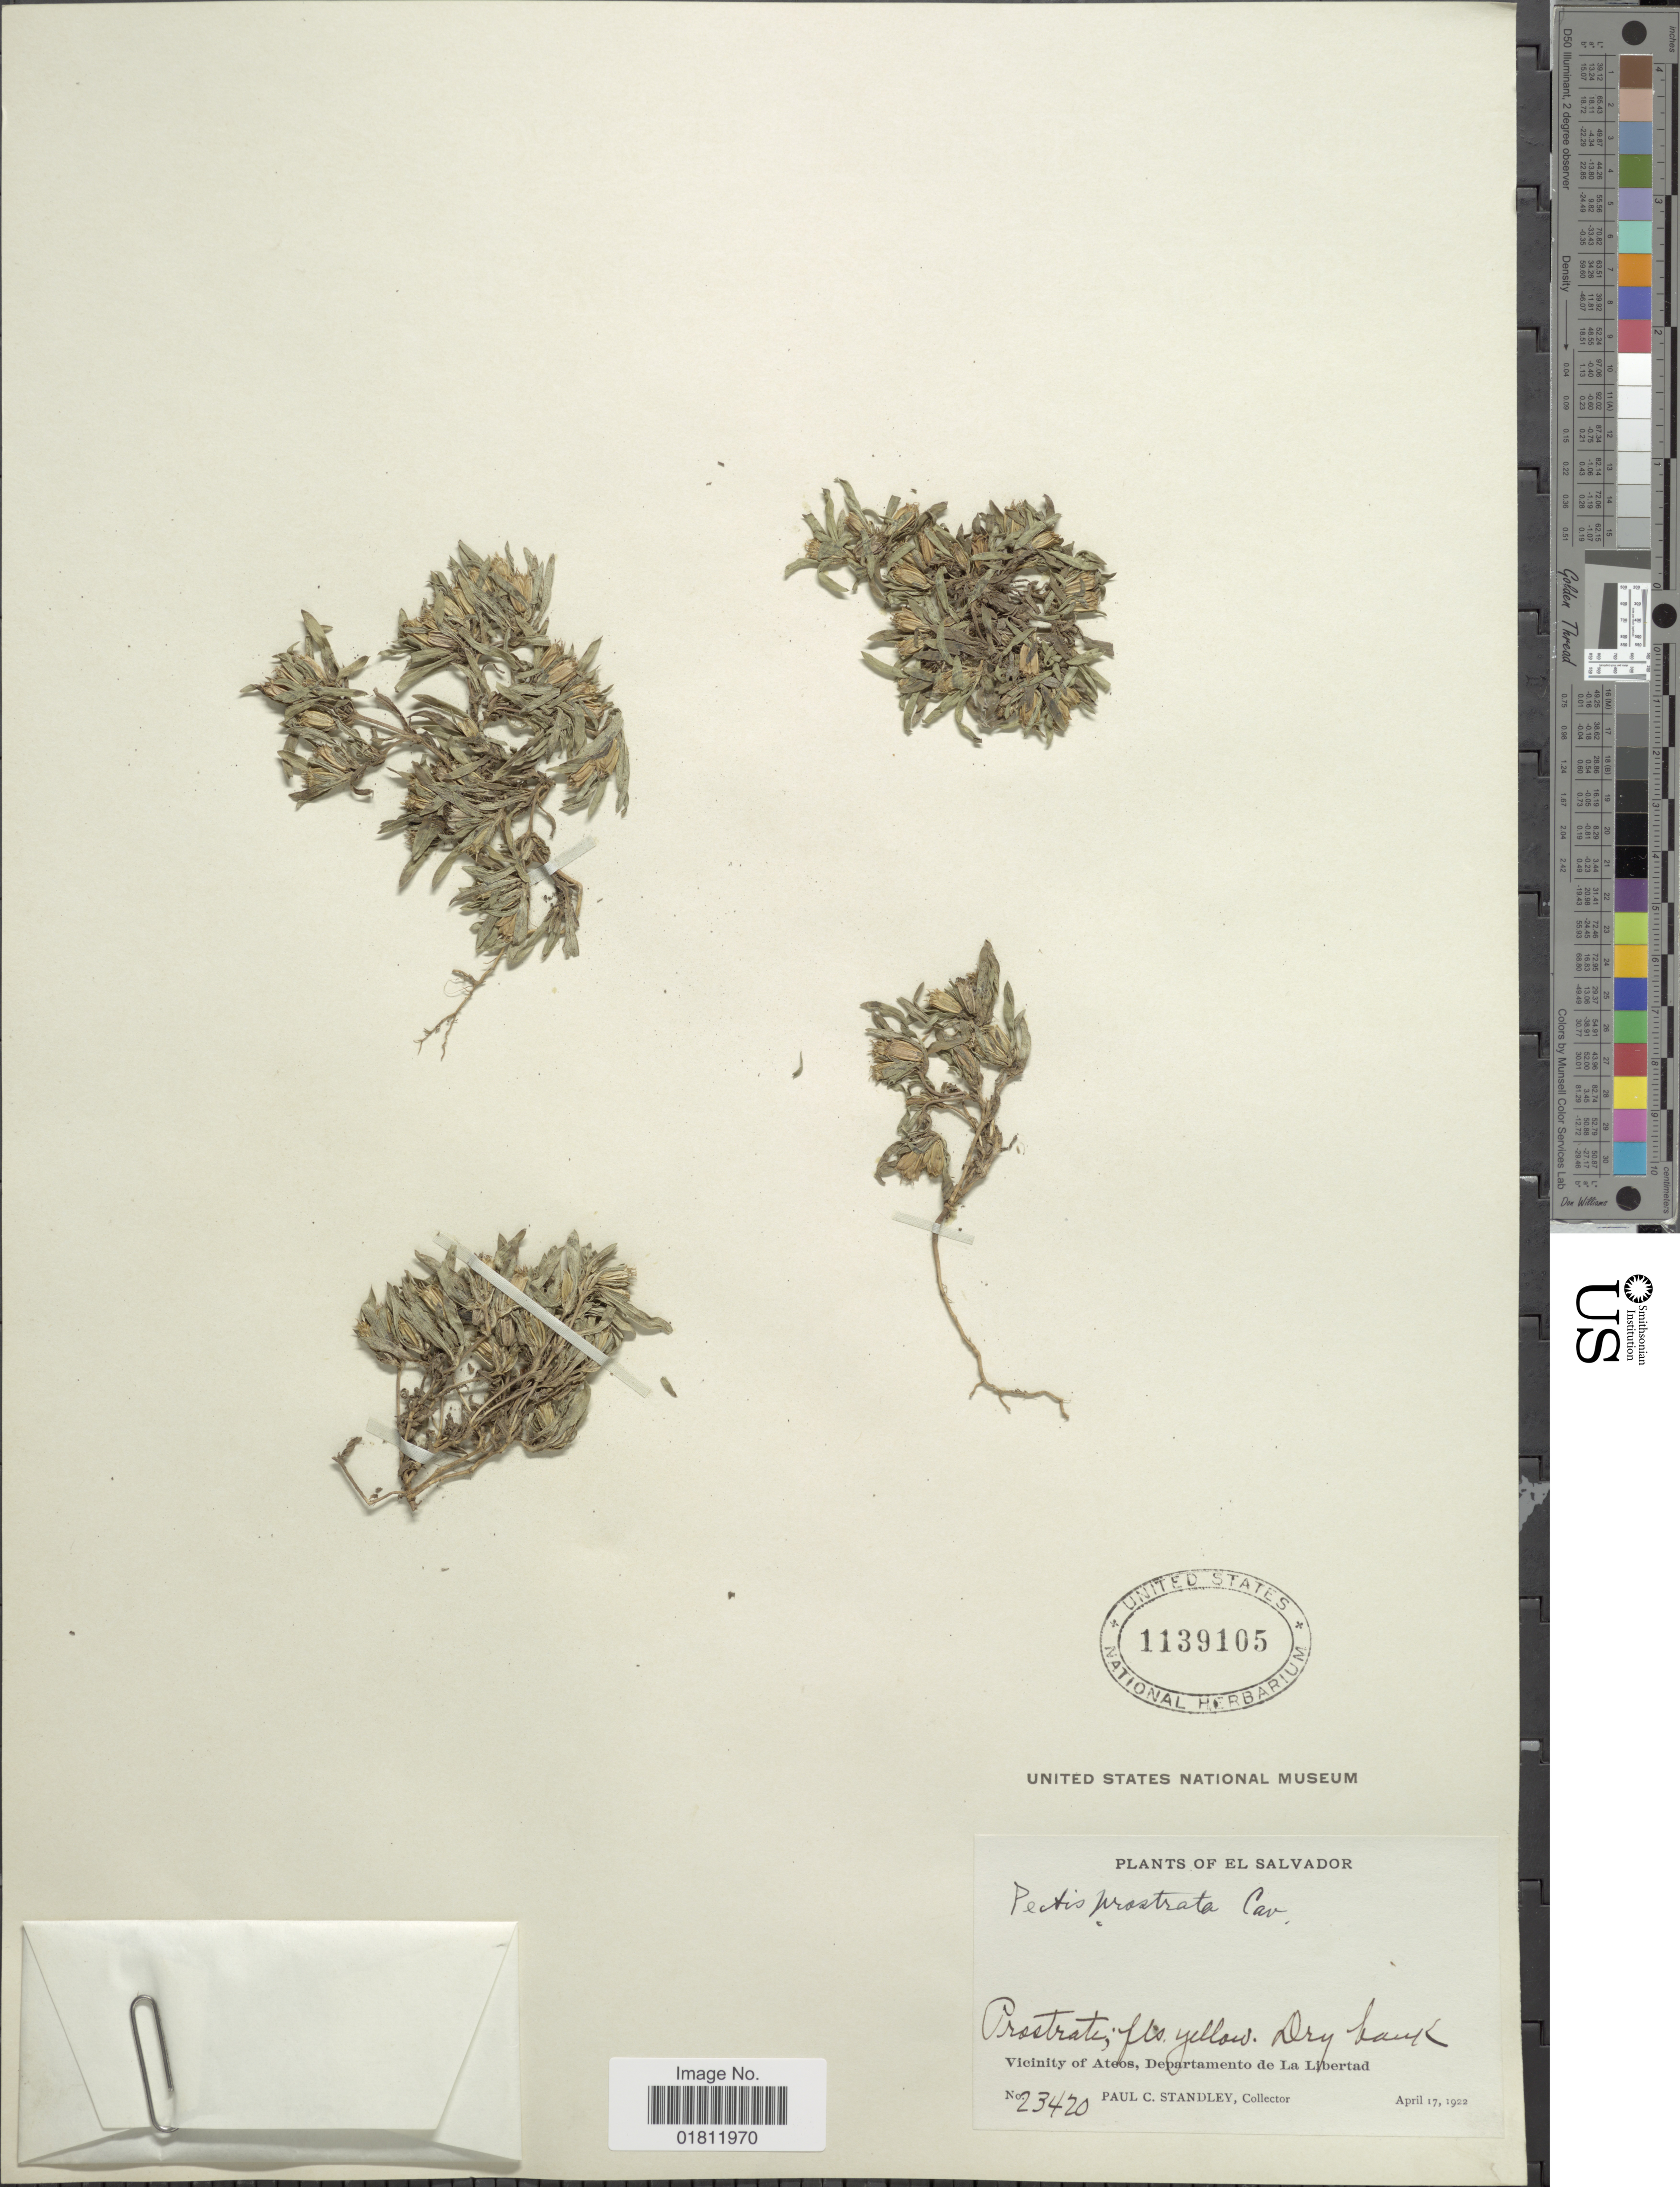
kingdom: Plantae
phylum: Tracheophyta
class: Magnoliopsida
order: Asterales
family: Asteraceae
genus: Pectis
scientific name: Pectis prostrata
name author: Cav.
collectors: P. C. Standley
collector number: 23420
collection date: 1922-04-17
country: El Salvador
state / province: La Libertad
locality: El Salvador. Vicinity of Ateos, Departamento de La Libertad.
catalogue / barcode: US 1139105